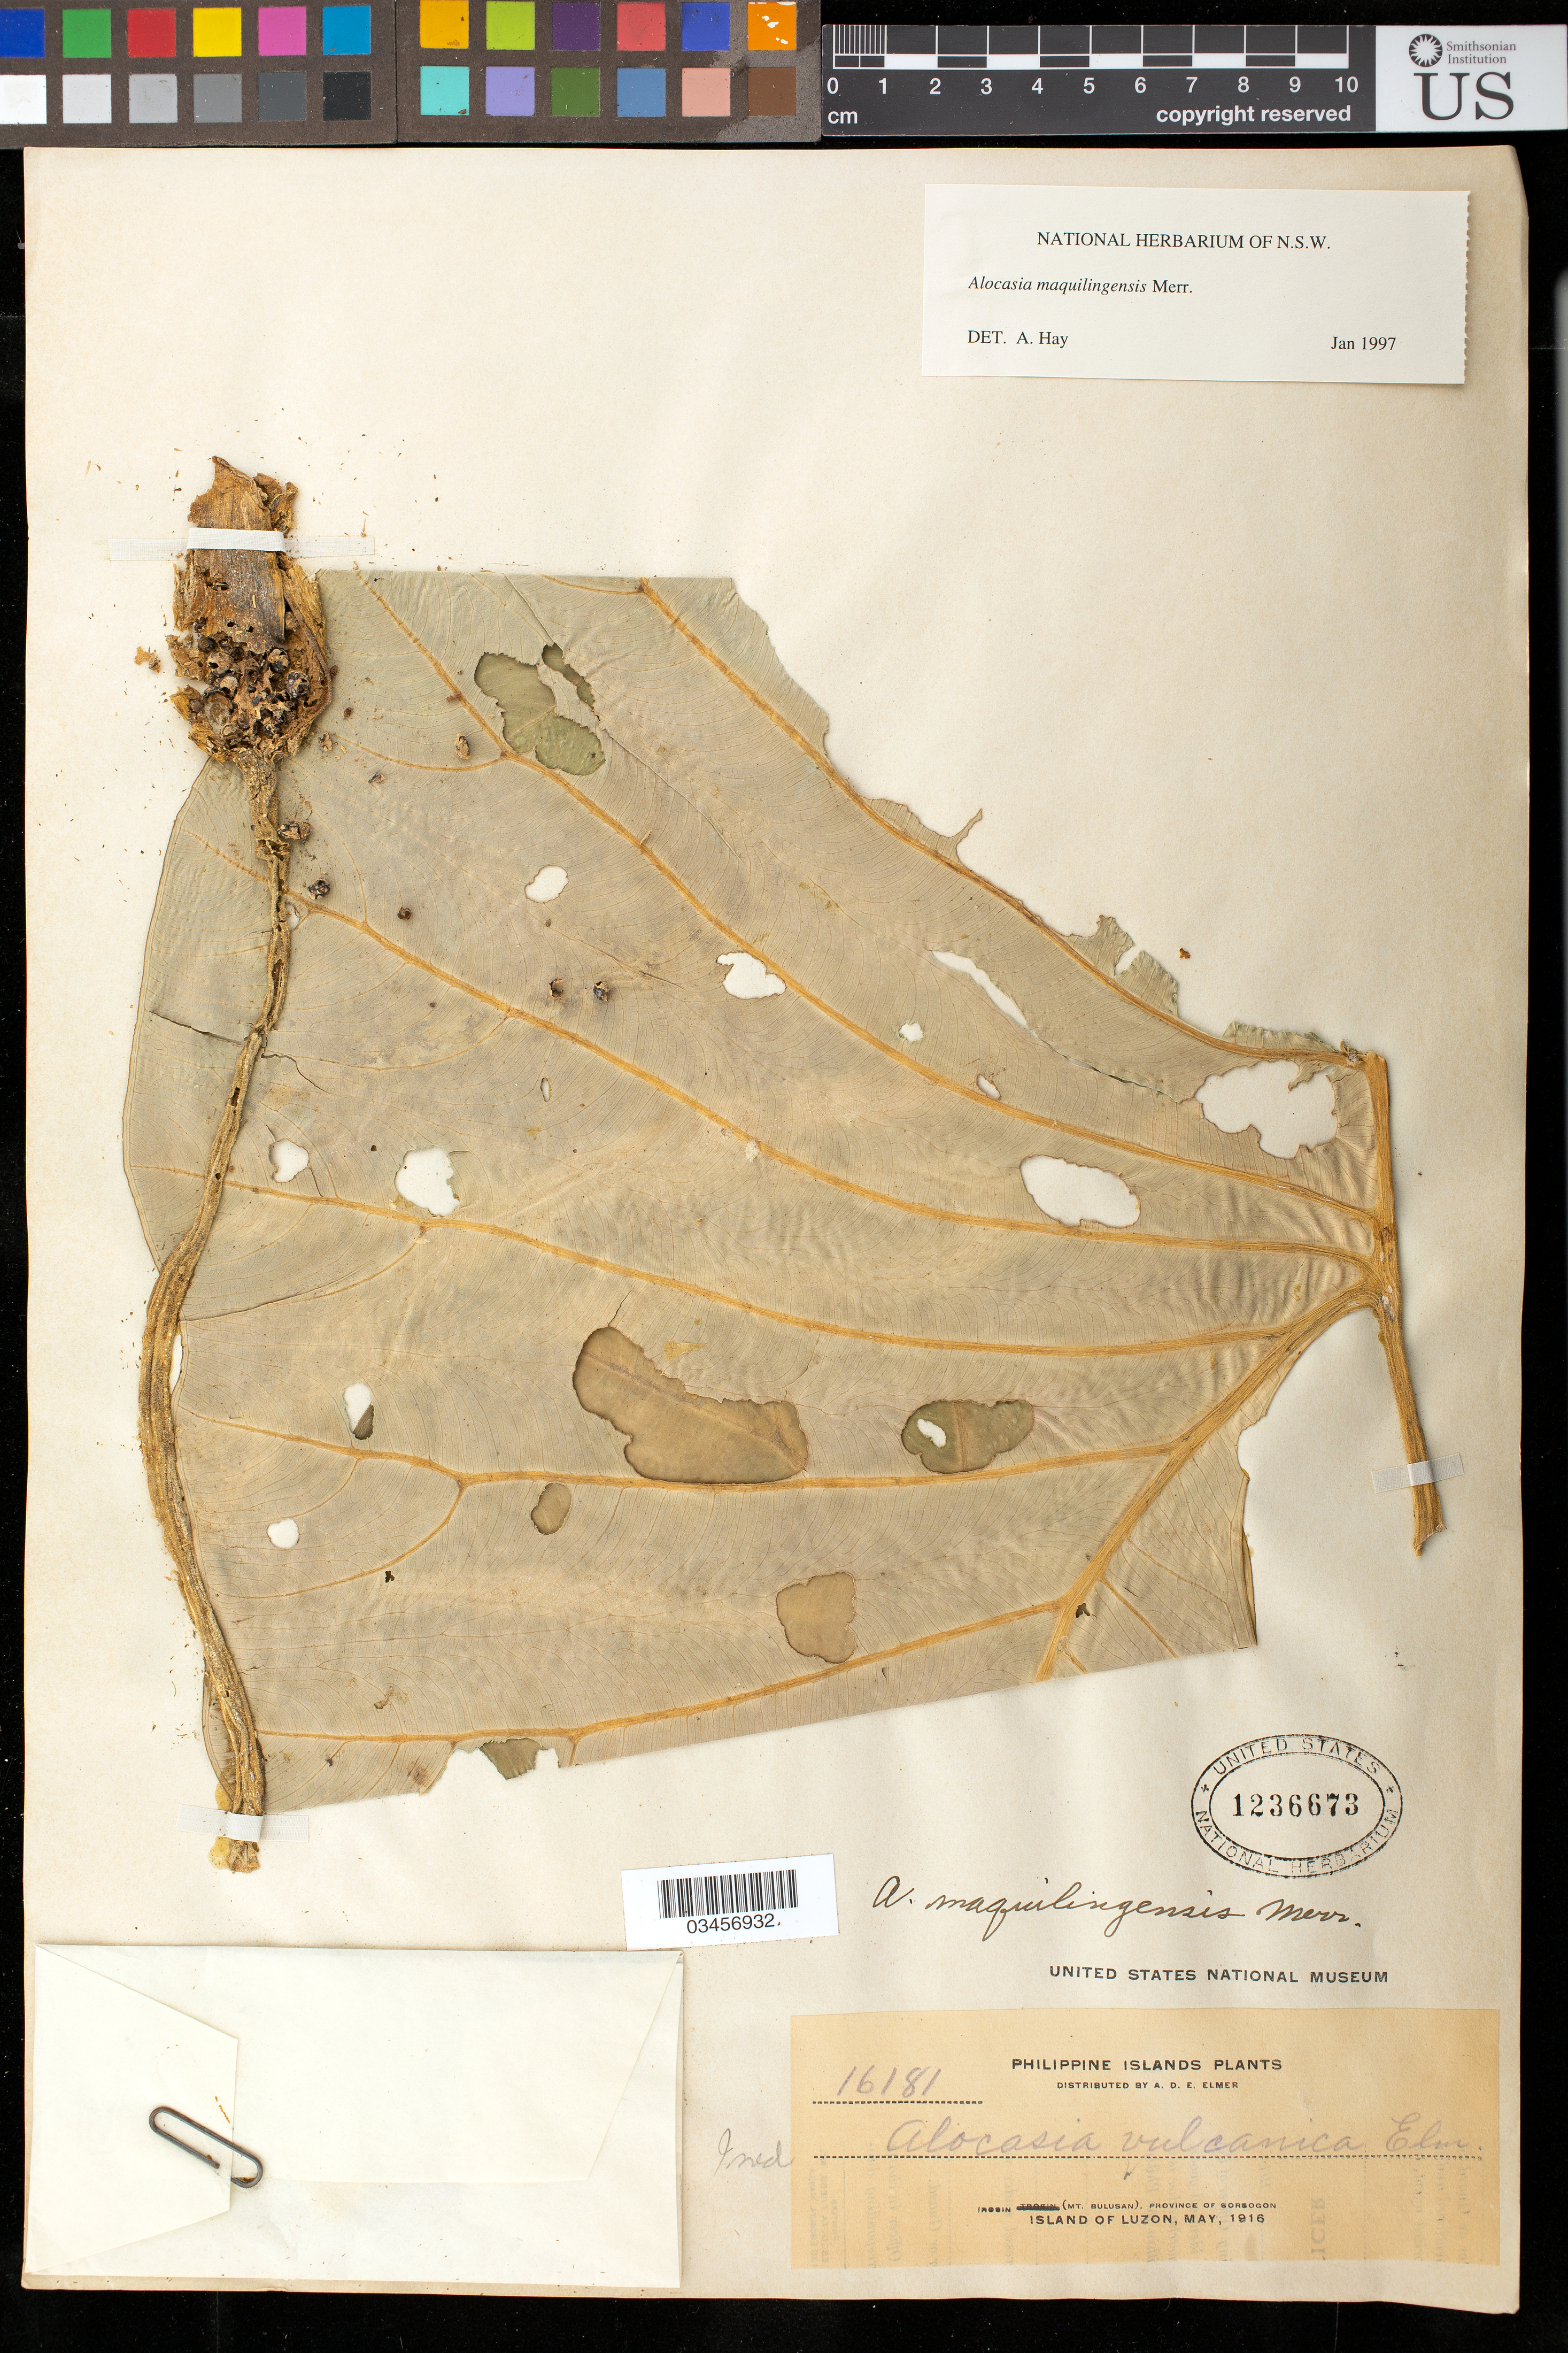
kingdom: Plantae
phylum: Tracheophyta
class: Liliopsida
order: Alismatales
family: Araceae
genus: Alocasia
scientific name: Alocasia maquilingensis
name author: (L.) Merr.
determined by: Hay, A.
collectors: A. D. E. Elmer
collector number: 16181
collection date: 1916-05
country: Philippines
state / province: Bicol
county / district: Sorsogon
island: Luzon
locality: Irosin (Mt. Bulusan)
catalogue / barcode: US 1236673